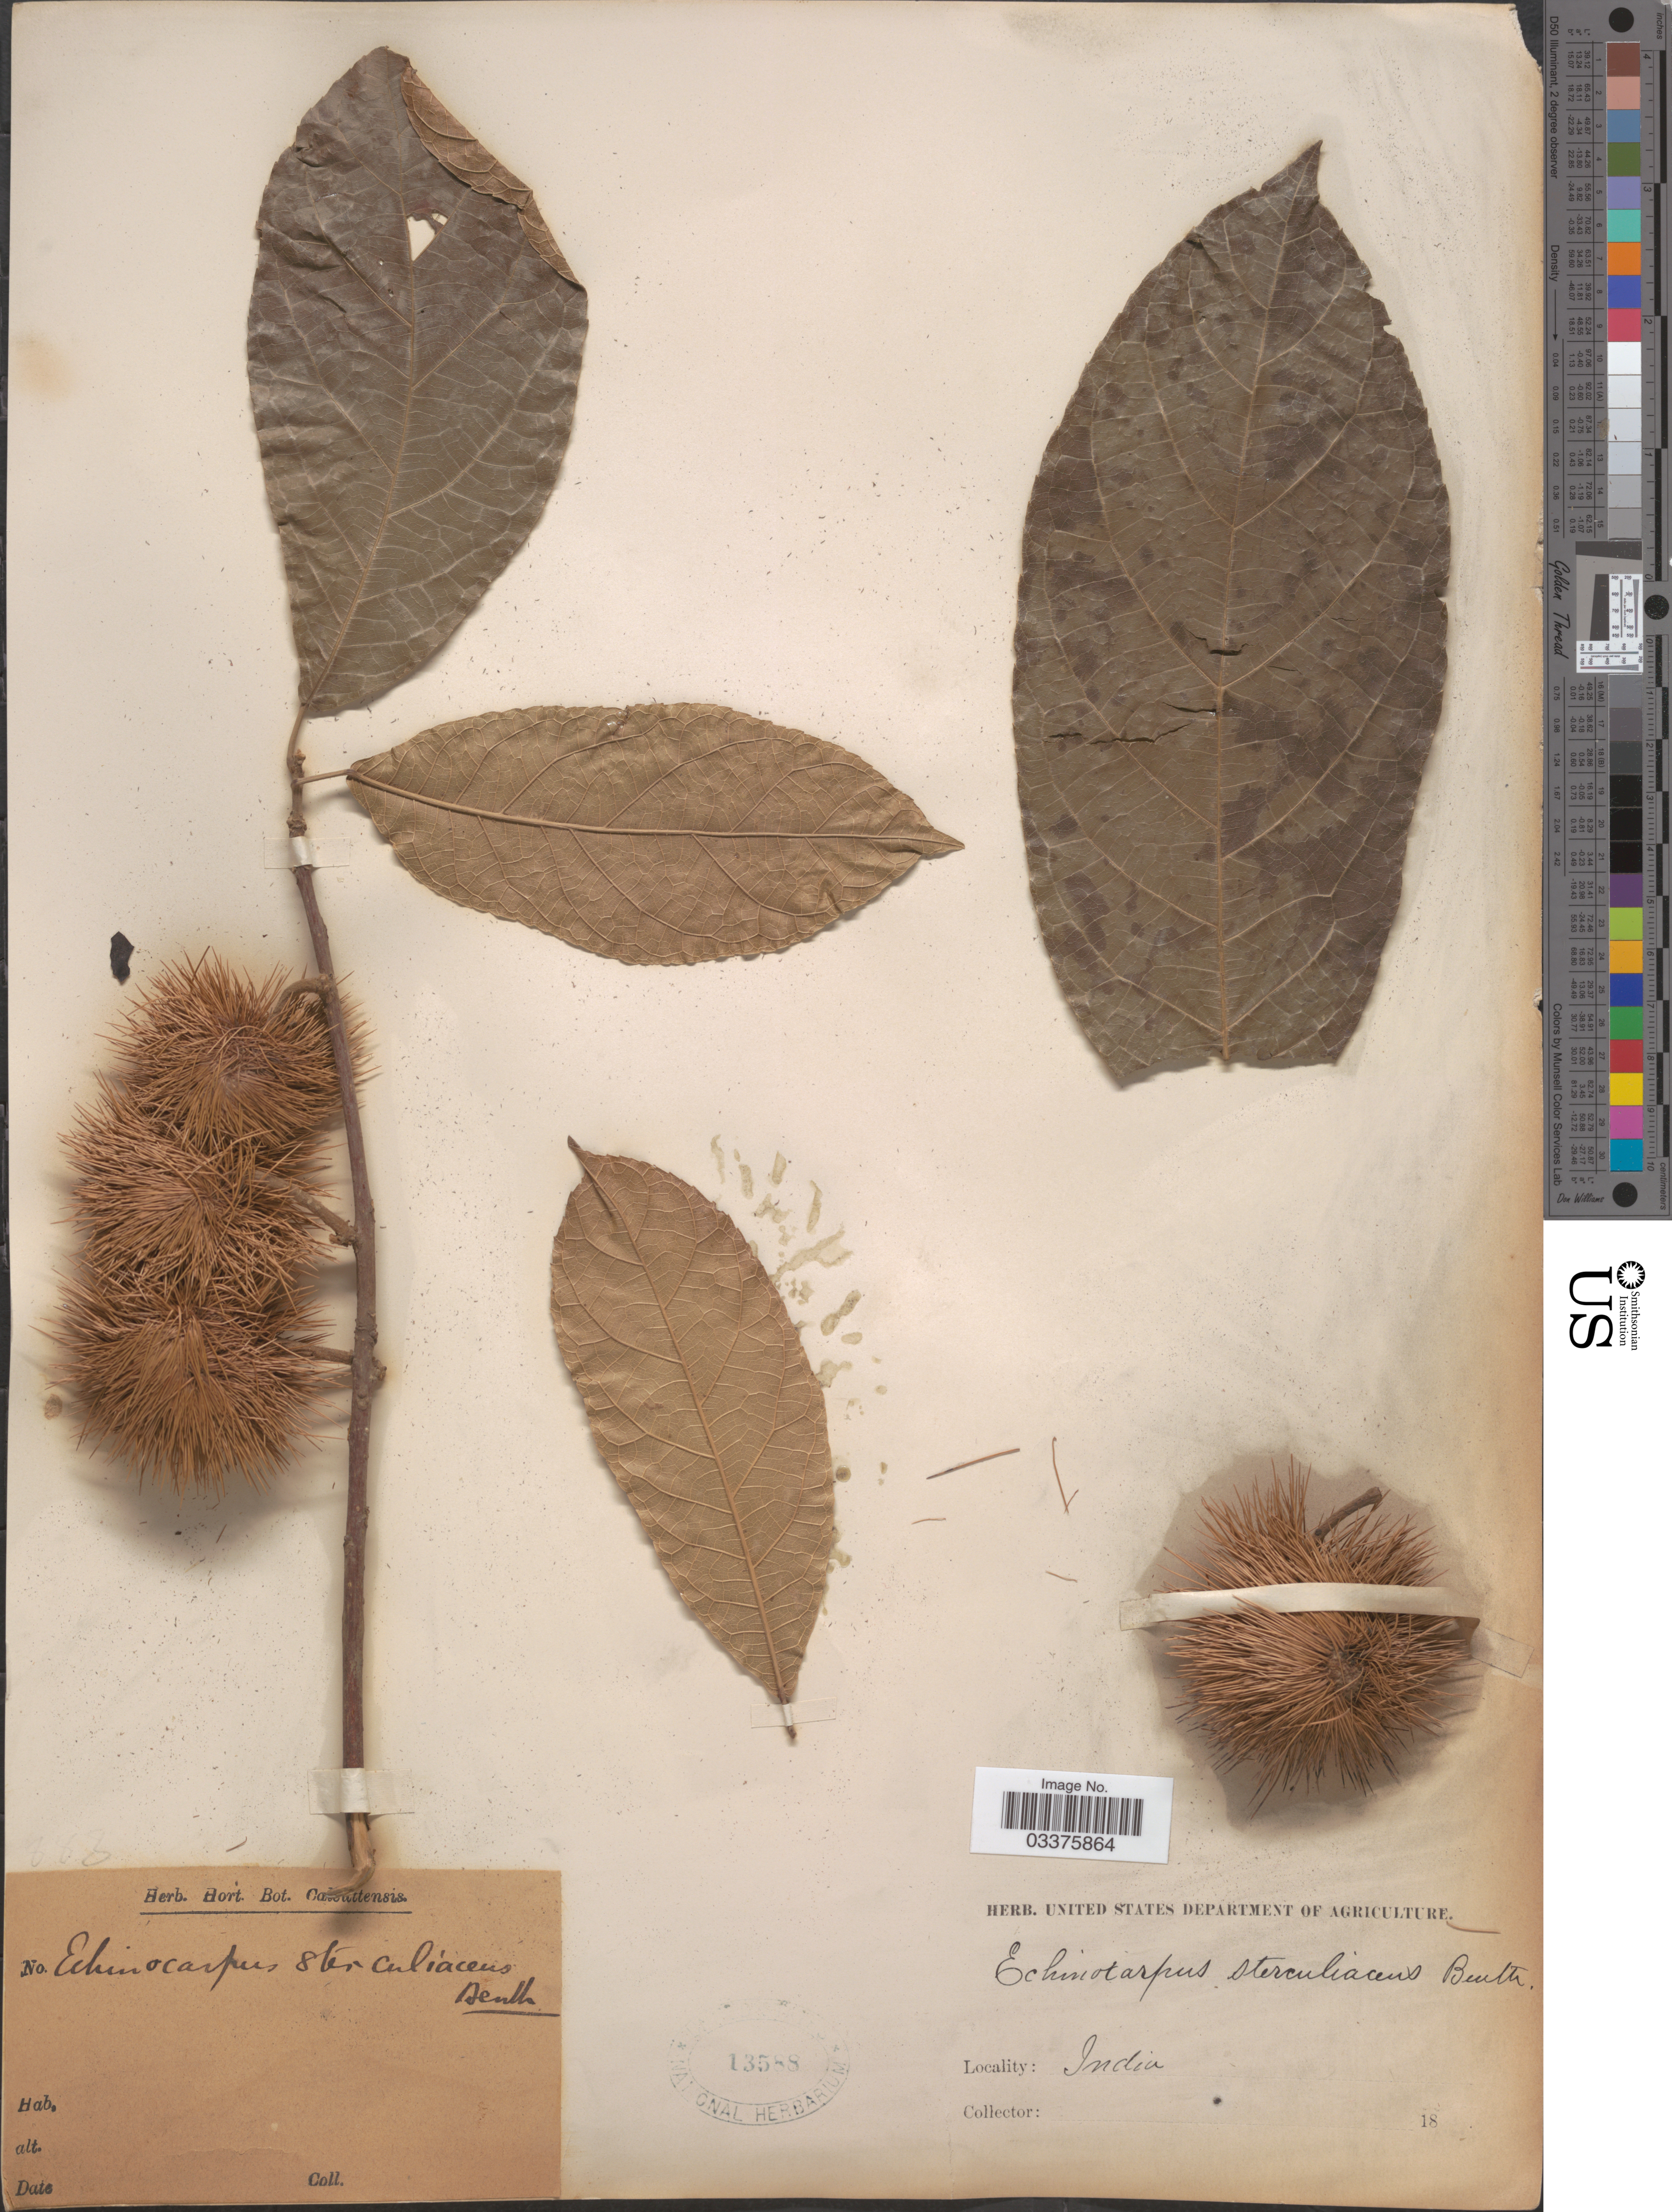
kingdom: Plantae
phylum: Tracheophyta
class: Magnoliopsida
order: Oxalidales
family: Elaeocarpaceae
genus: Sloanea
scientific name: Sloanea sterculiacea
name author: (Benth.) Rehder & E.H. Wilson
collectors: ex Herb. Hort. Bot. Calcuttensis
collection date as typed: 18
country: India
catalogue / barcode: US 13588